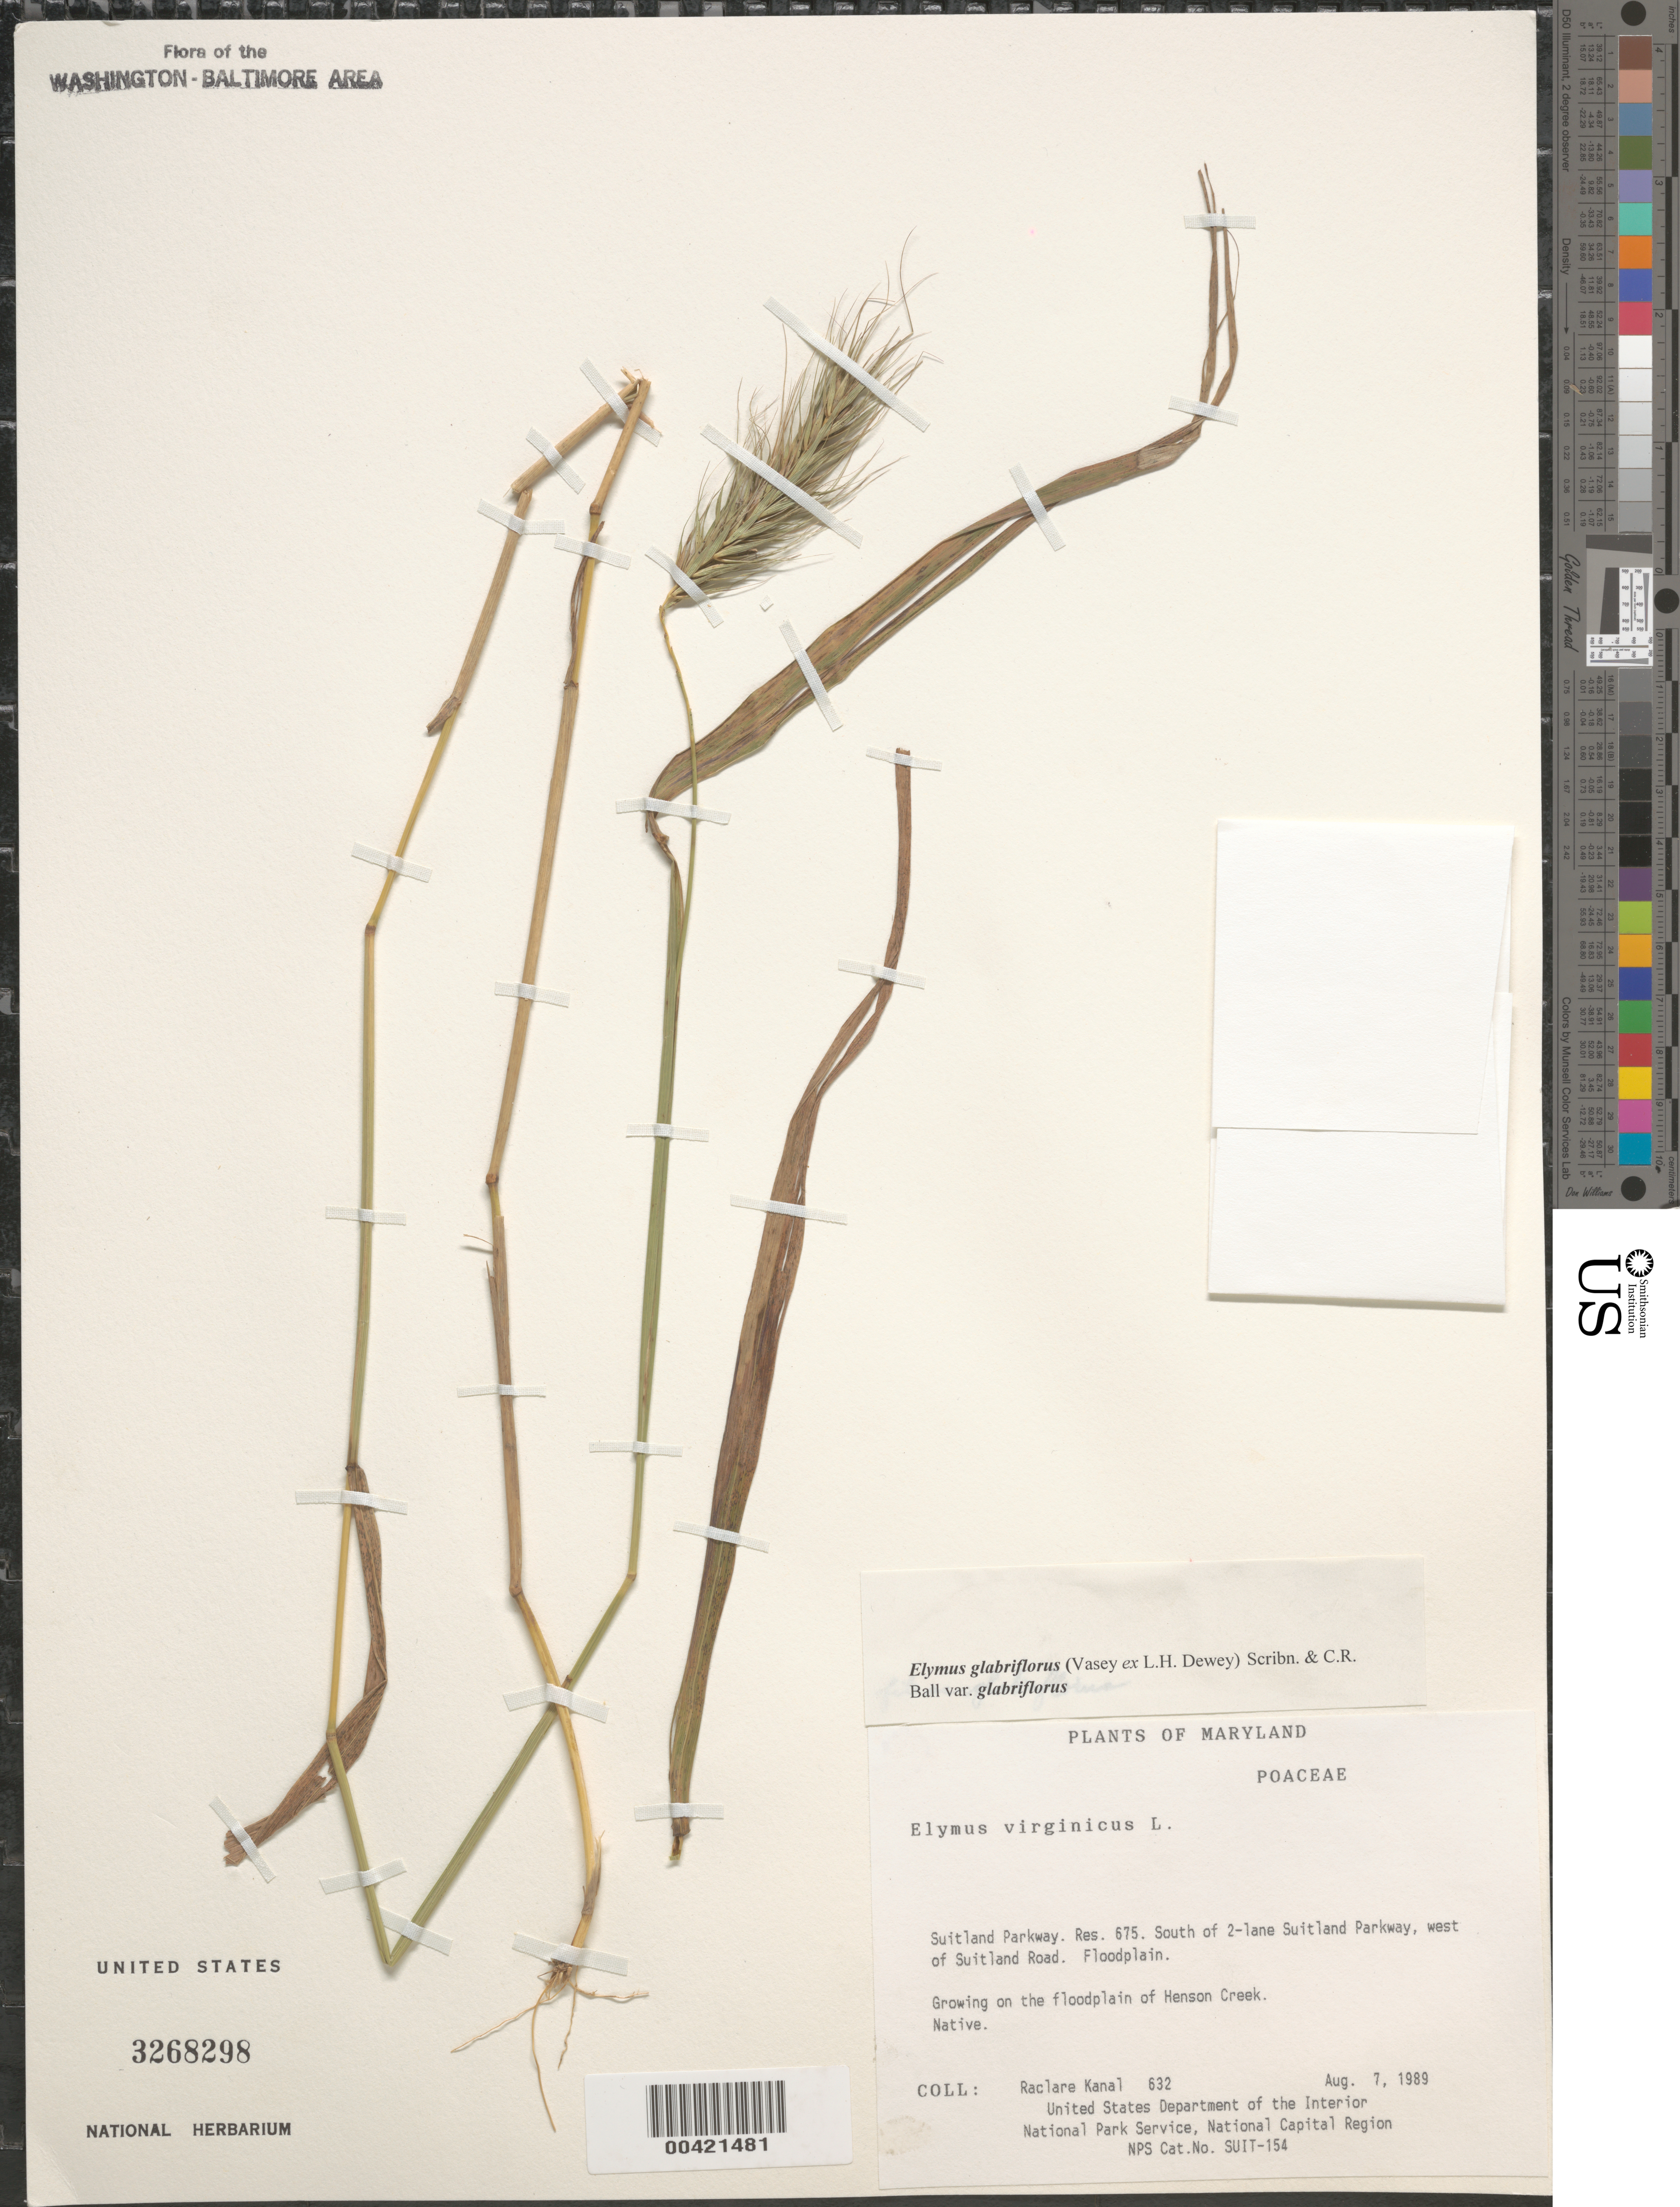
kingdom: Plantae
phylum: Tracheophyta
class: Liliopsida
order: Poales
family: Poaceae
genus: Elymus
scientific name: Elymus glabriflorus var. glabriflorus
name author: (Vasey ex L.H. Dewey) Scribn. & C.R. Ball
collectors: R. Kanal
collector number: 632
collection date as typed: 07 Aug 1989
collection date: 1989-08-07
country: United States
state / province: Maryland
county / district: Prince George's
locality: Suitland Parkway, Res 675, S of Suitland Parkway, W of Suitland Rd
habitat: Floodplain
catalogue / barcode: US 3268298